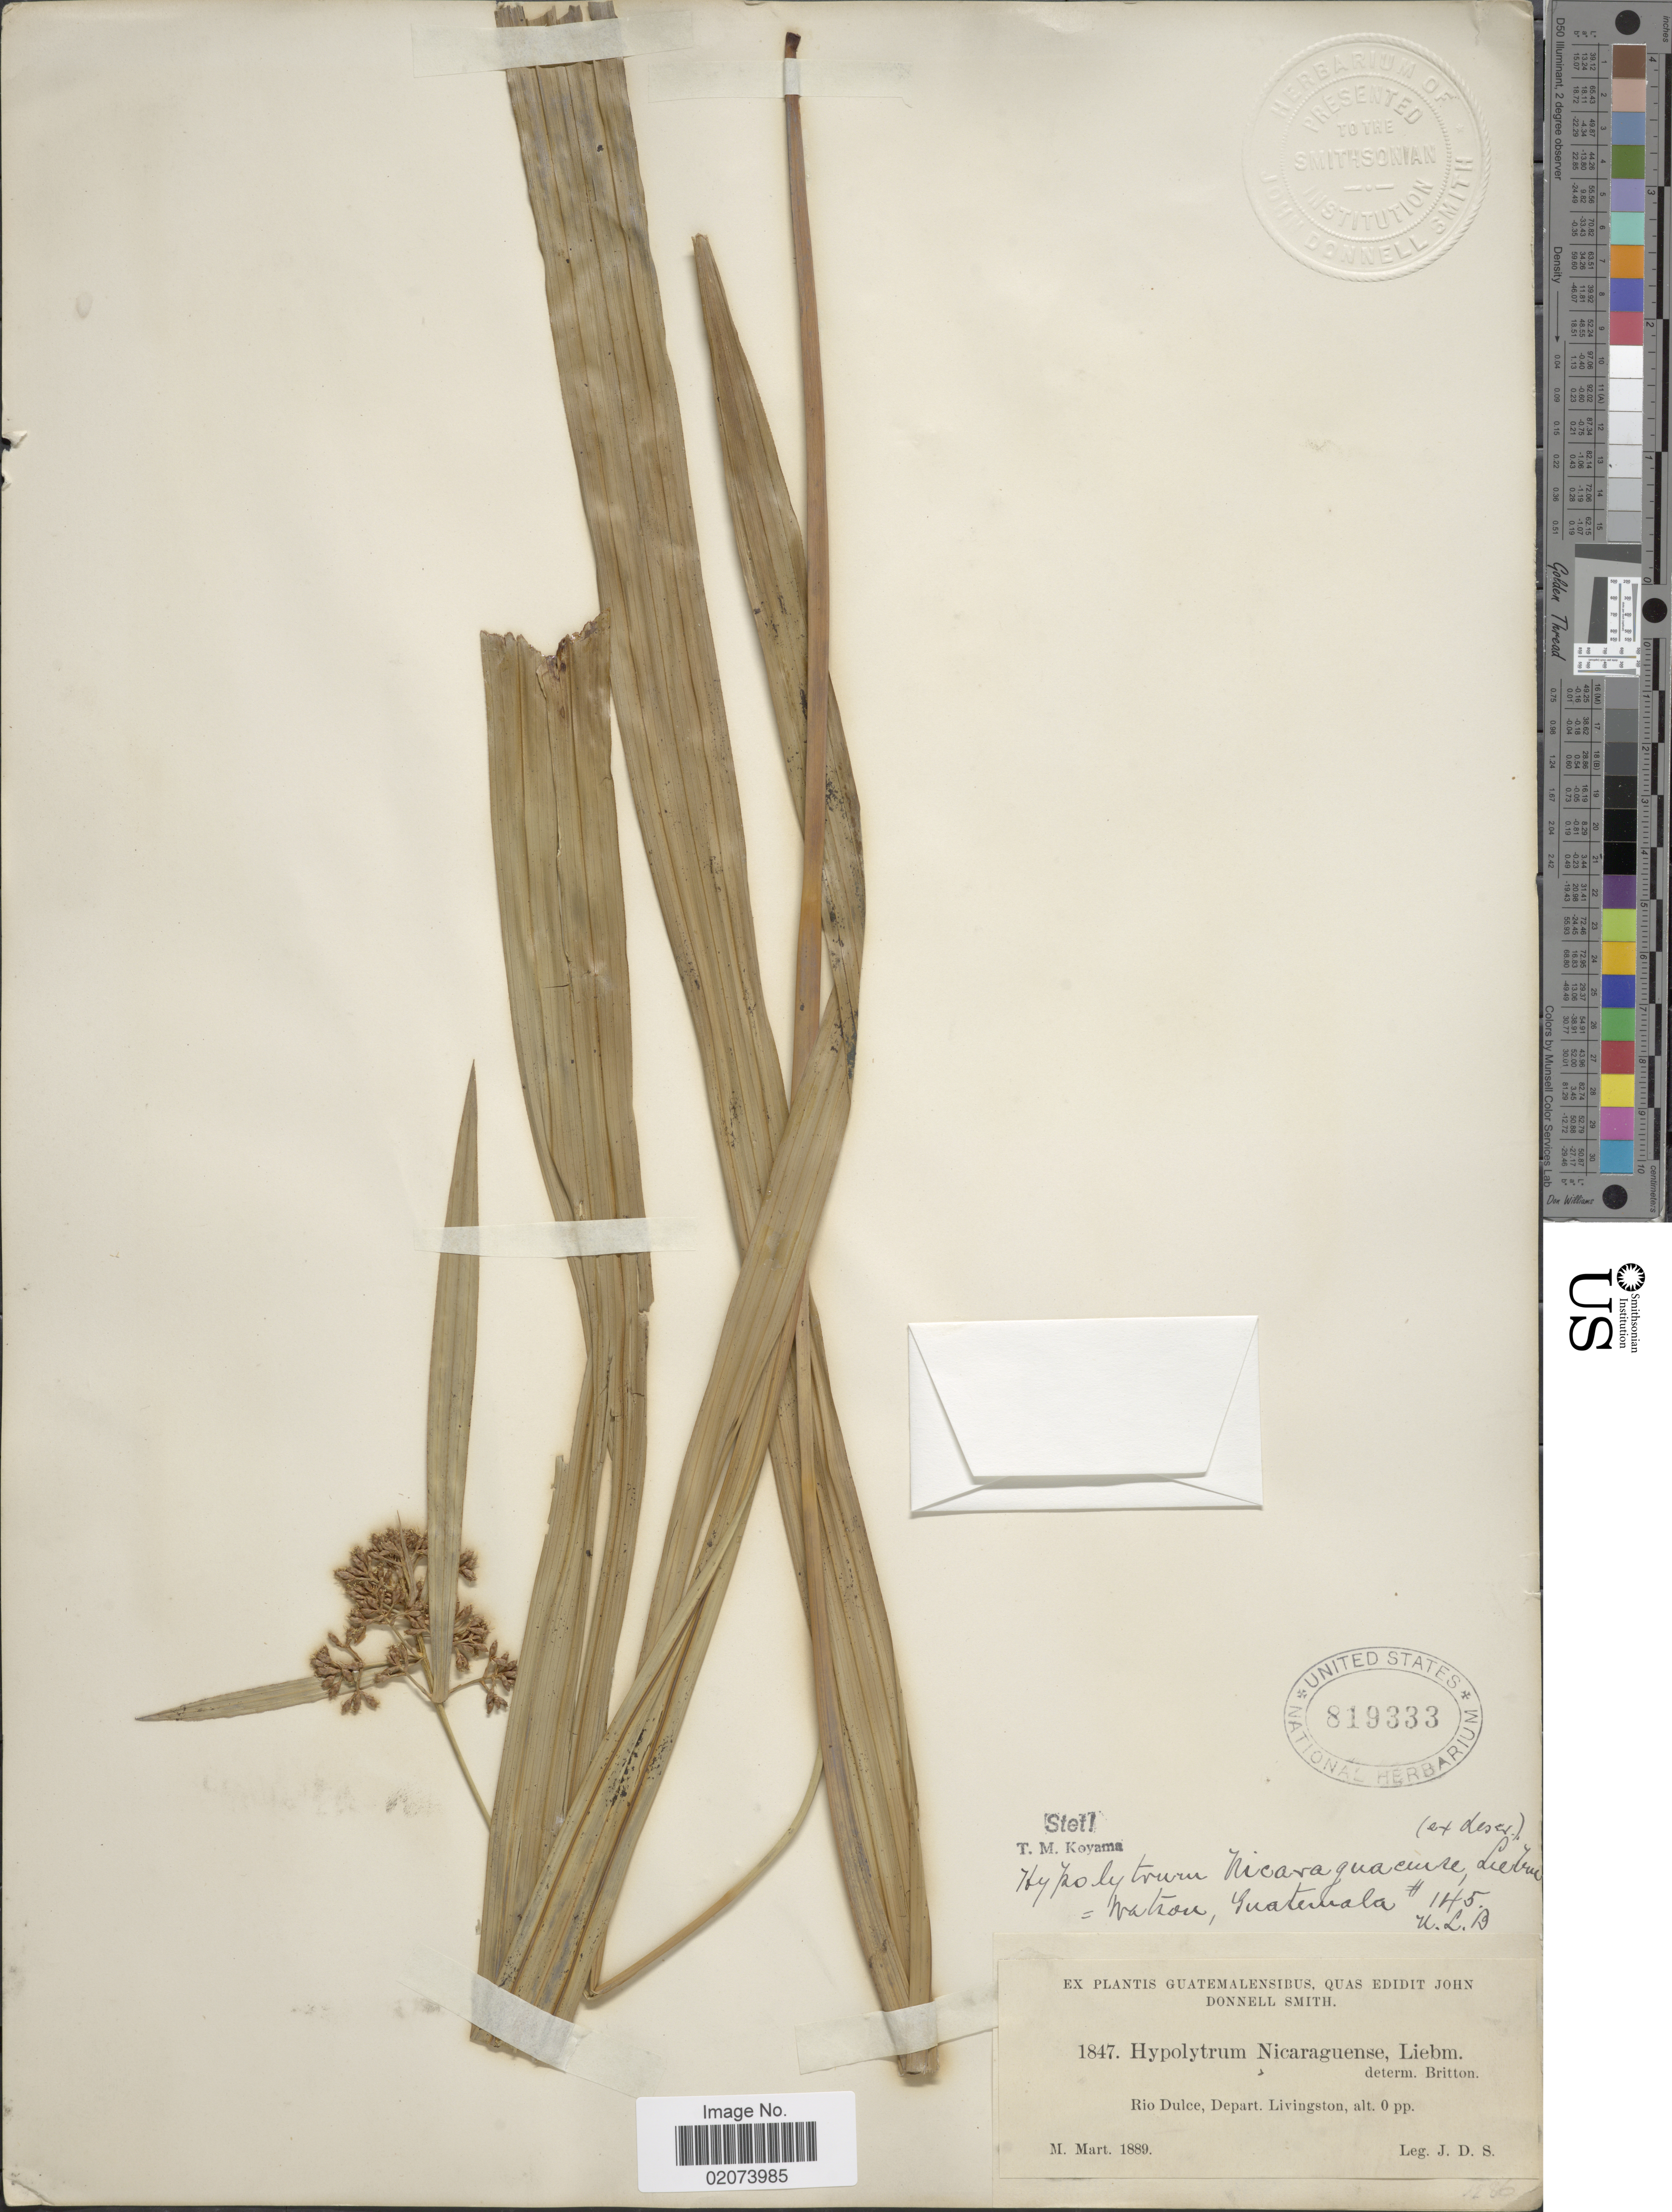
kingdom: Plantae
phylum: Tracheophyta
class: Liliopsida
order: Poales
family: Cyperaceae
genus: Hypolytrum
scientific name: Hypolytrum longifolium subsp. nicaraguense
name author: (Liebm.) T. Koyama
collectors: J. Donnell Smith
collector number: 1847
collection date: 1889-03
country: Guatemala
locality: Guatemalensibus, Rio Dulce, Depart. Livingston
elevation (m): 0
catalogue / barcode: US 819333